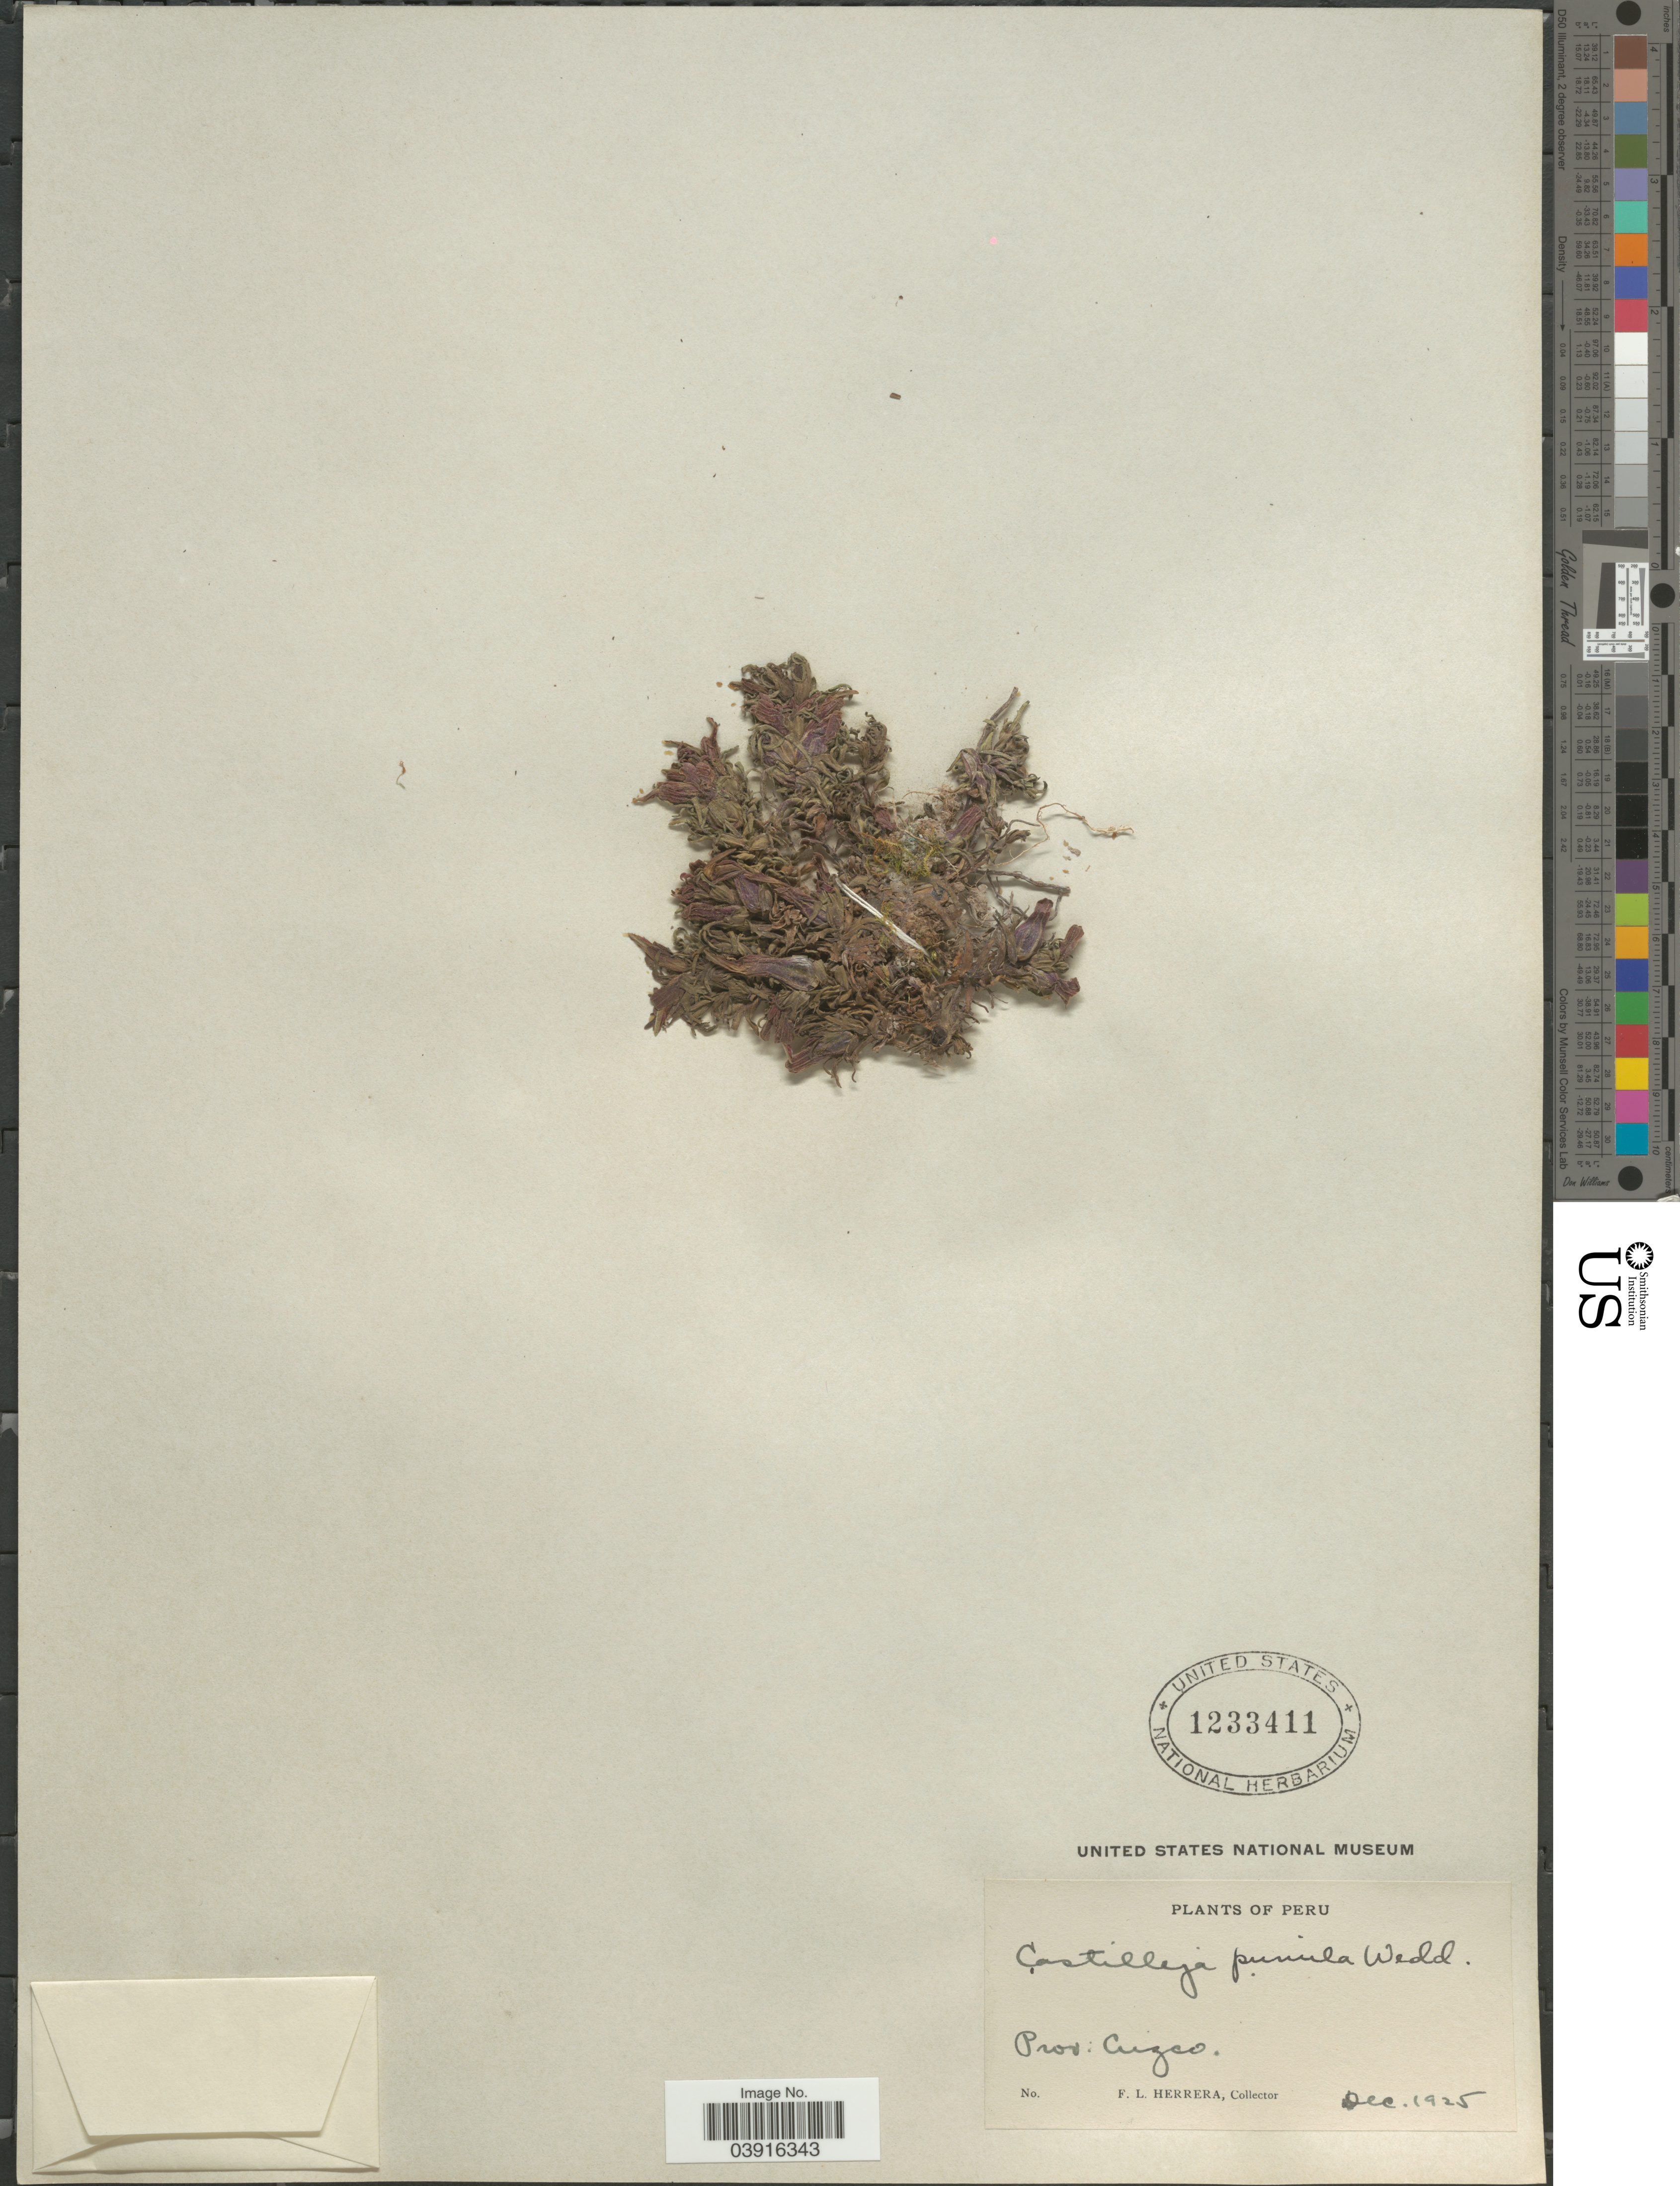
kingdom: Plantae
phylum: Tracheophyta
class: Magnoliopsida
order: Lamiales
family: Orobanchaceae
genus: Castilleja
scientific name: Castilleja pumila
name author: (Benth.) Wedd.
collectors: F. L. Herrera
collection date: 1925-12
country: Peru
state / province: Cusco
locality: Prov: Cuzco.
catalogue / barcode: US 1233411